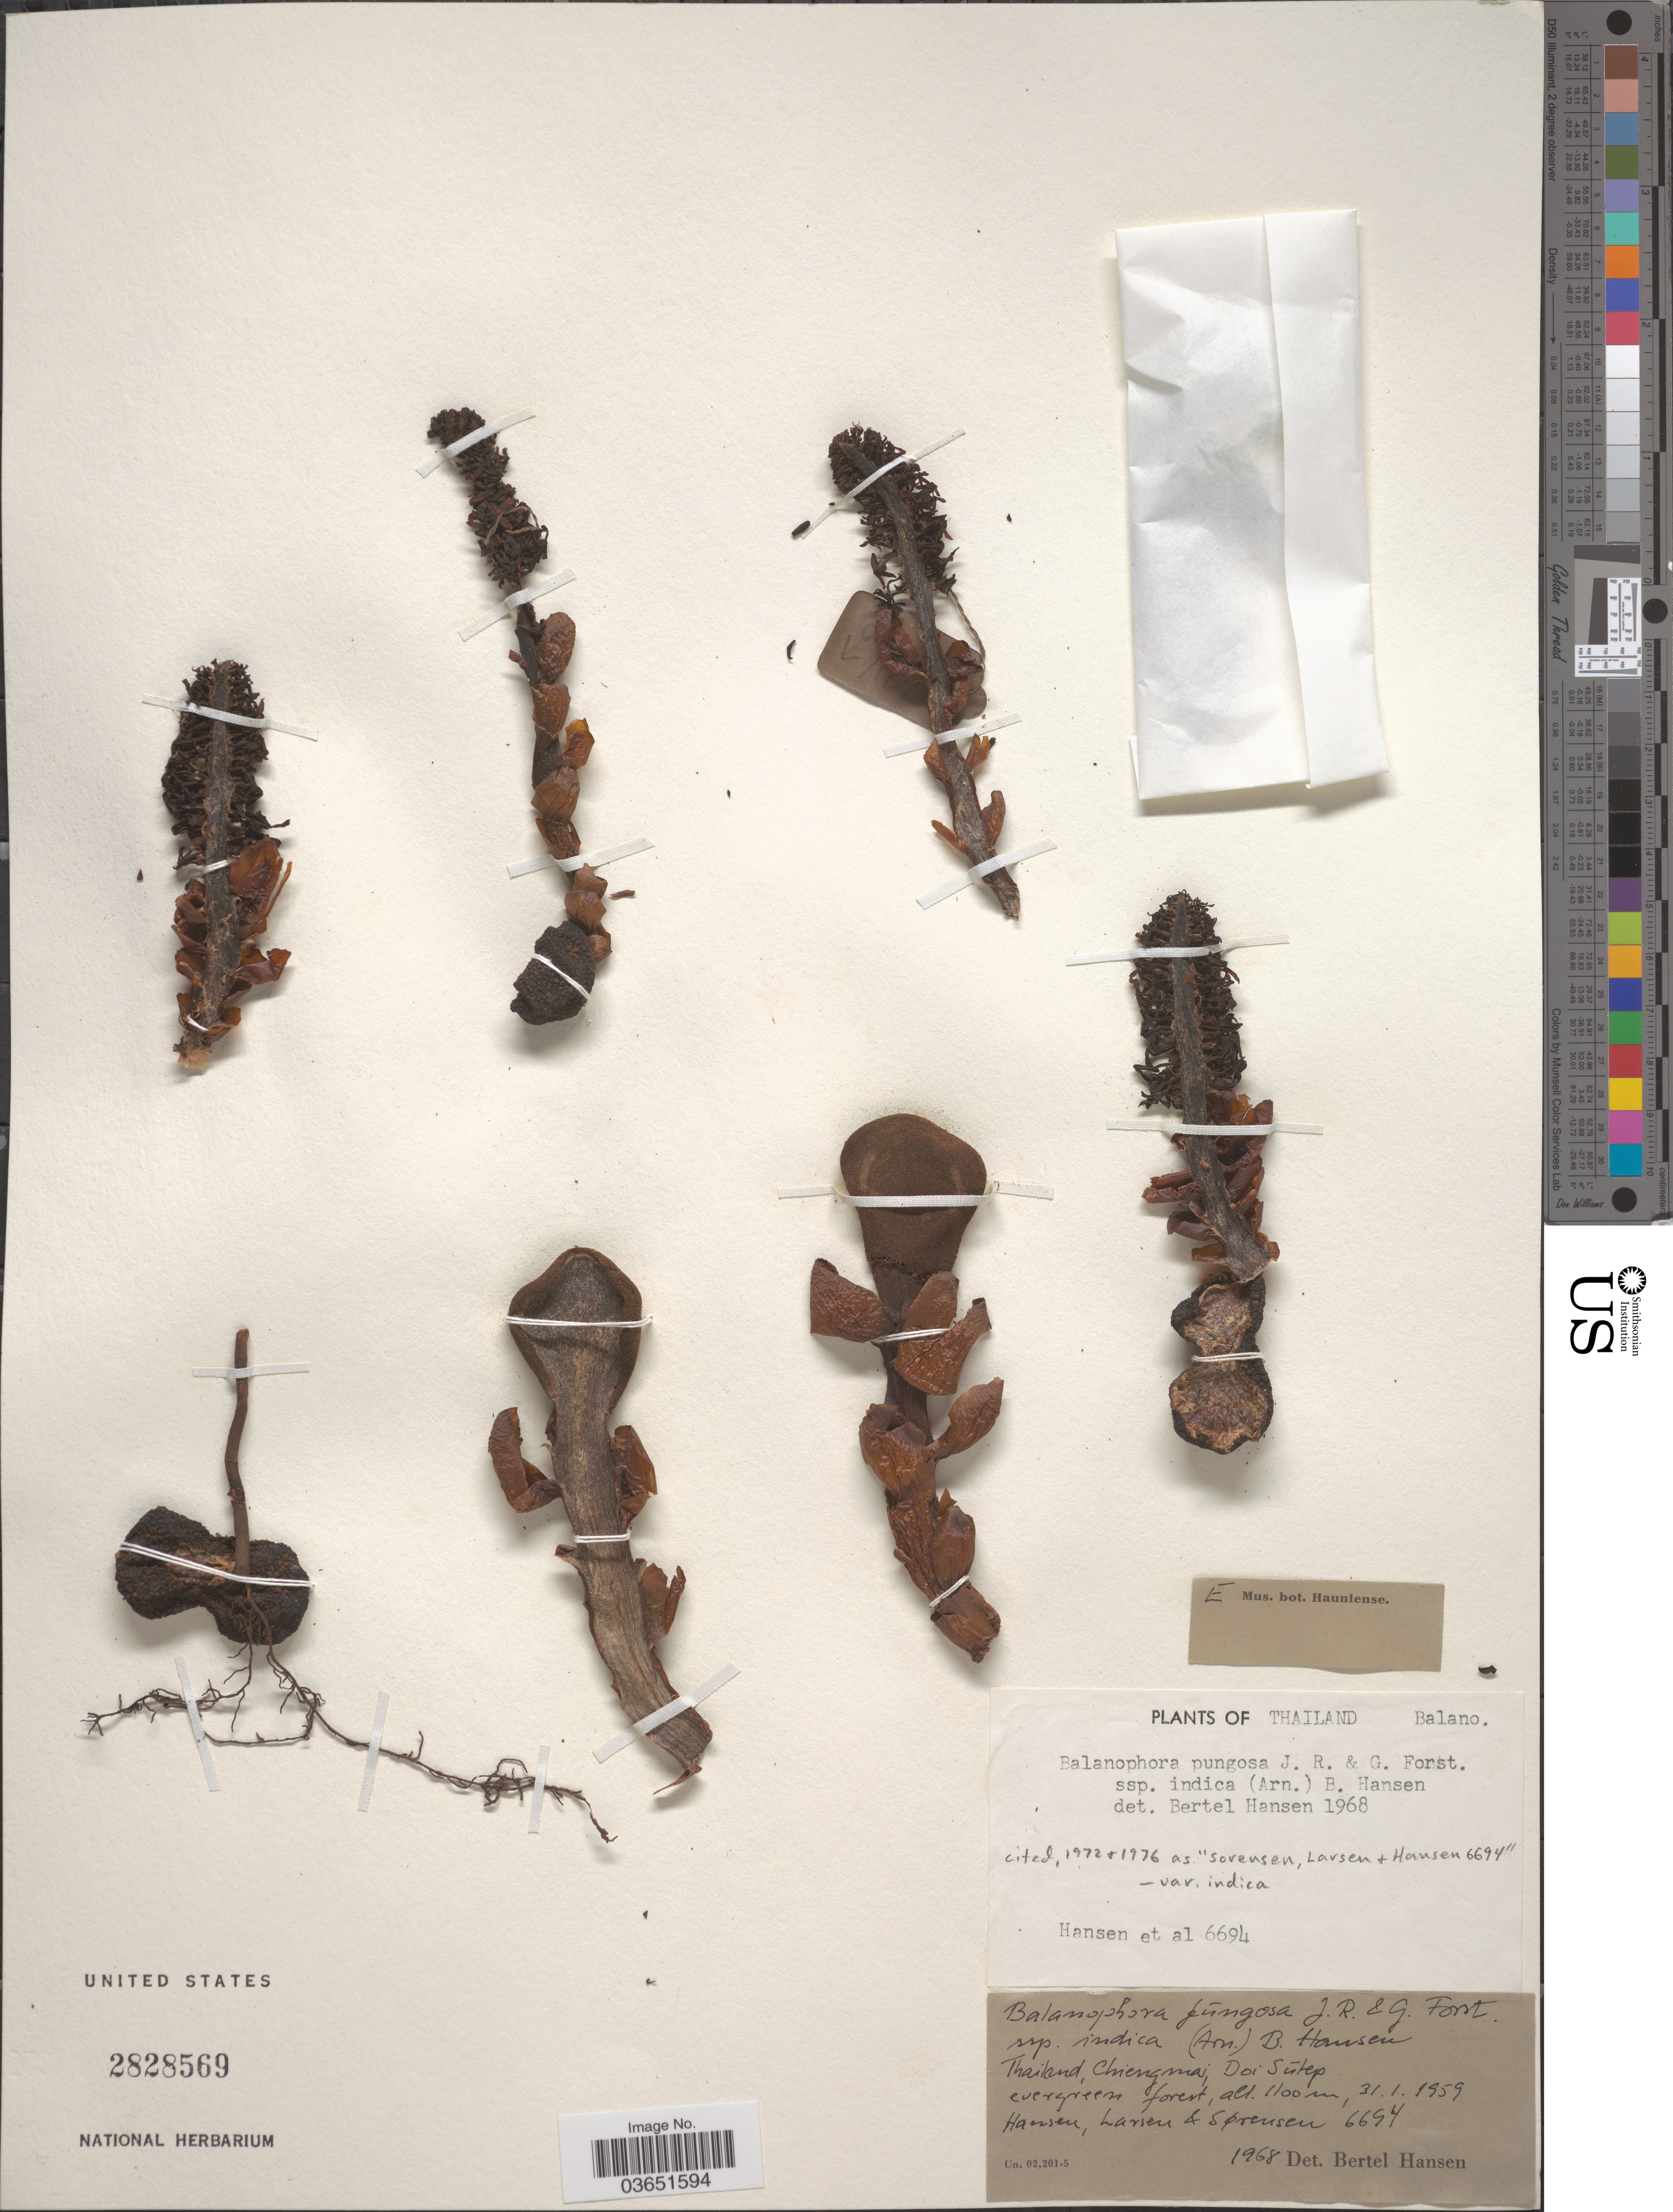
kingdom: Plantae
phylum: Tracheophyta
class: Magnoliopsida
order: Santalales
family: Balanophoraceae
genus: Balanophora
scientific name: Balanophora fungosa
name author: J.R. Forst. & G. Forst.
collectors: -. Hansen, -. Larsen & Sørensen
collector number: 6694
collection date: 1959-01-31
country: Thailand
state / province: Chiang Mai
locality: Chieng Mai, Doi Sútep.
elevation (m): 1100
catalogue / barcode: US 2828569